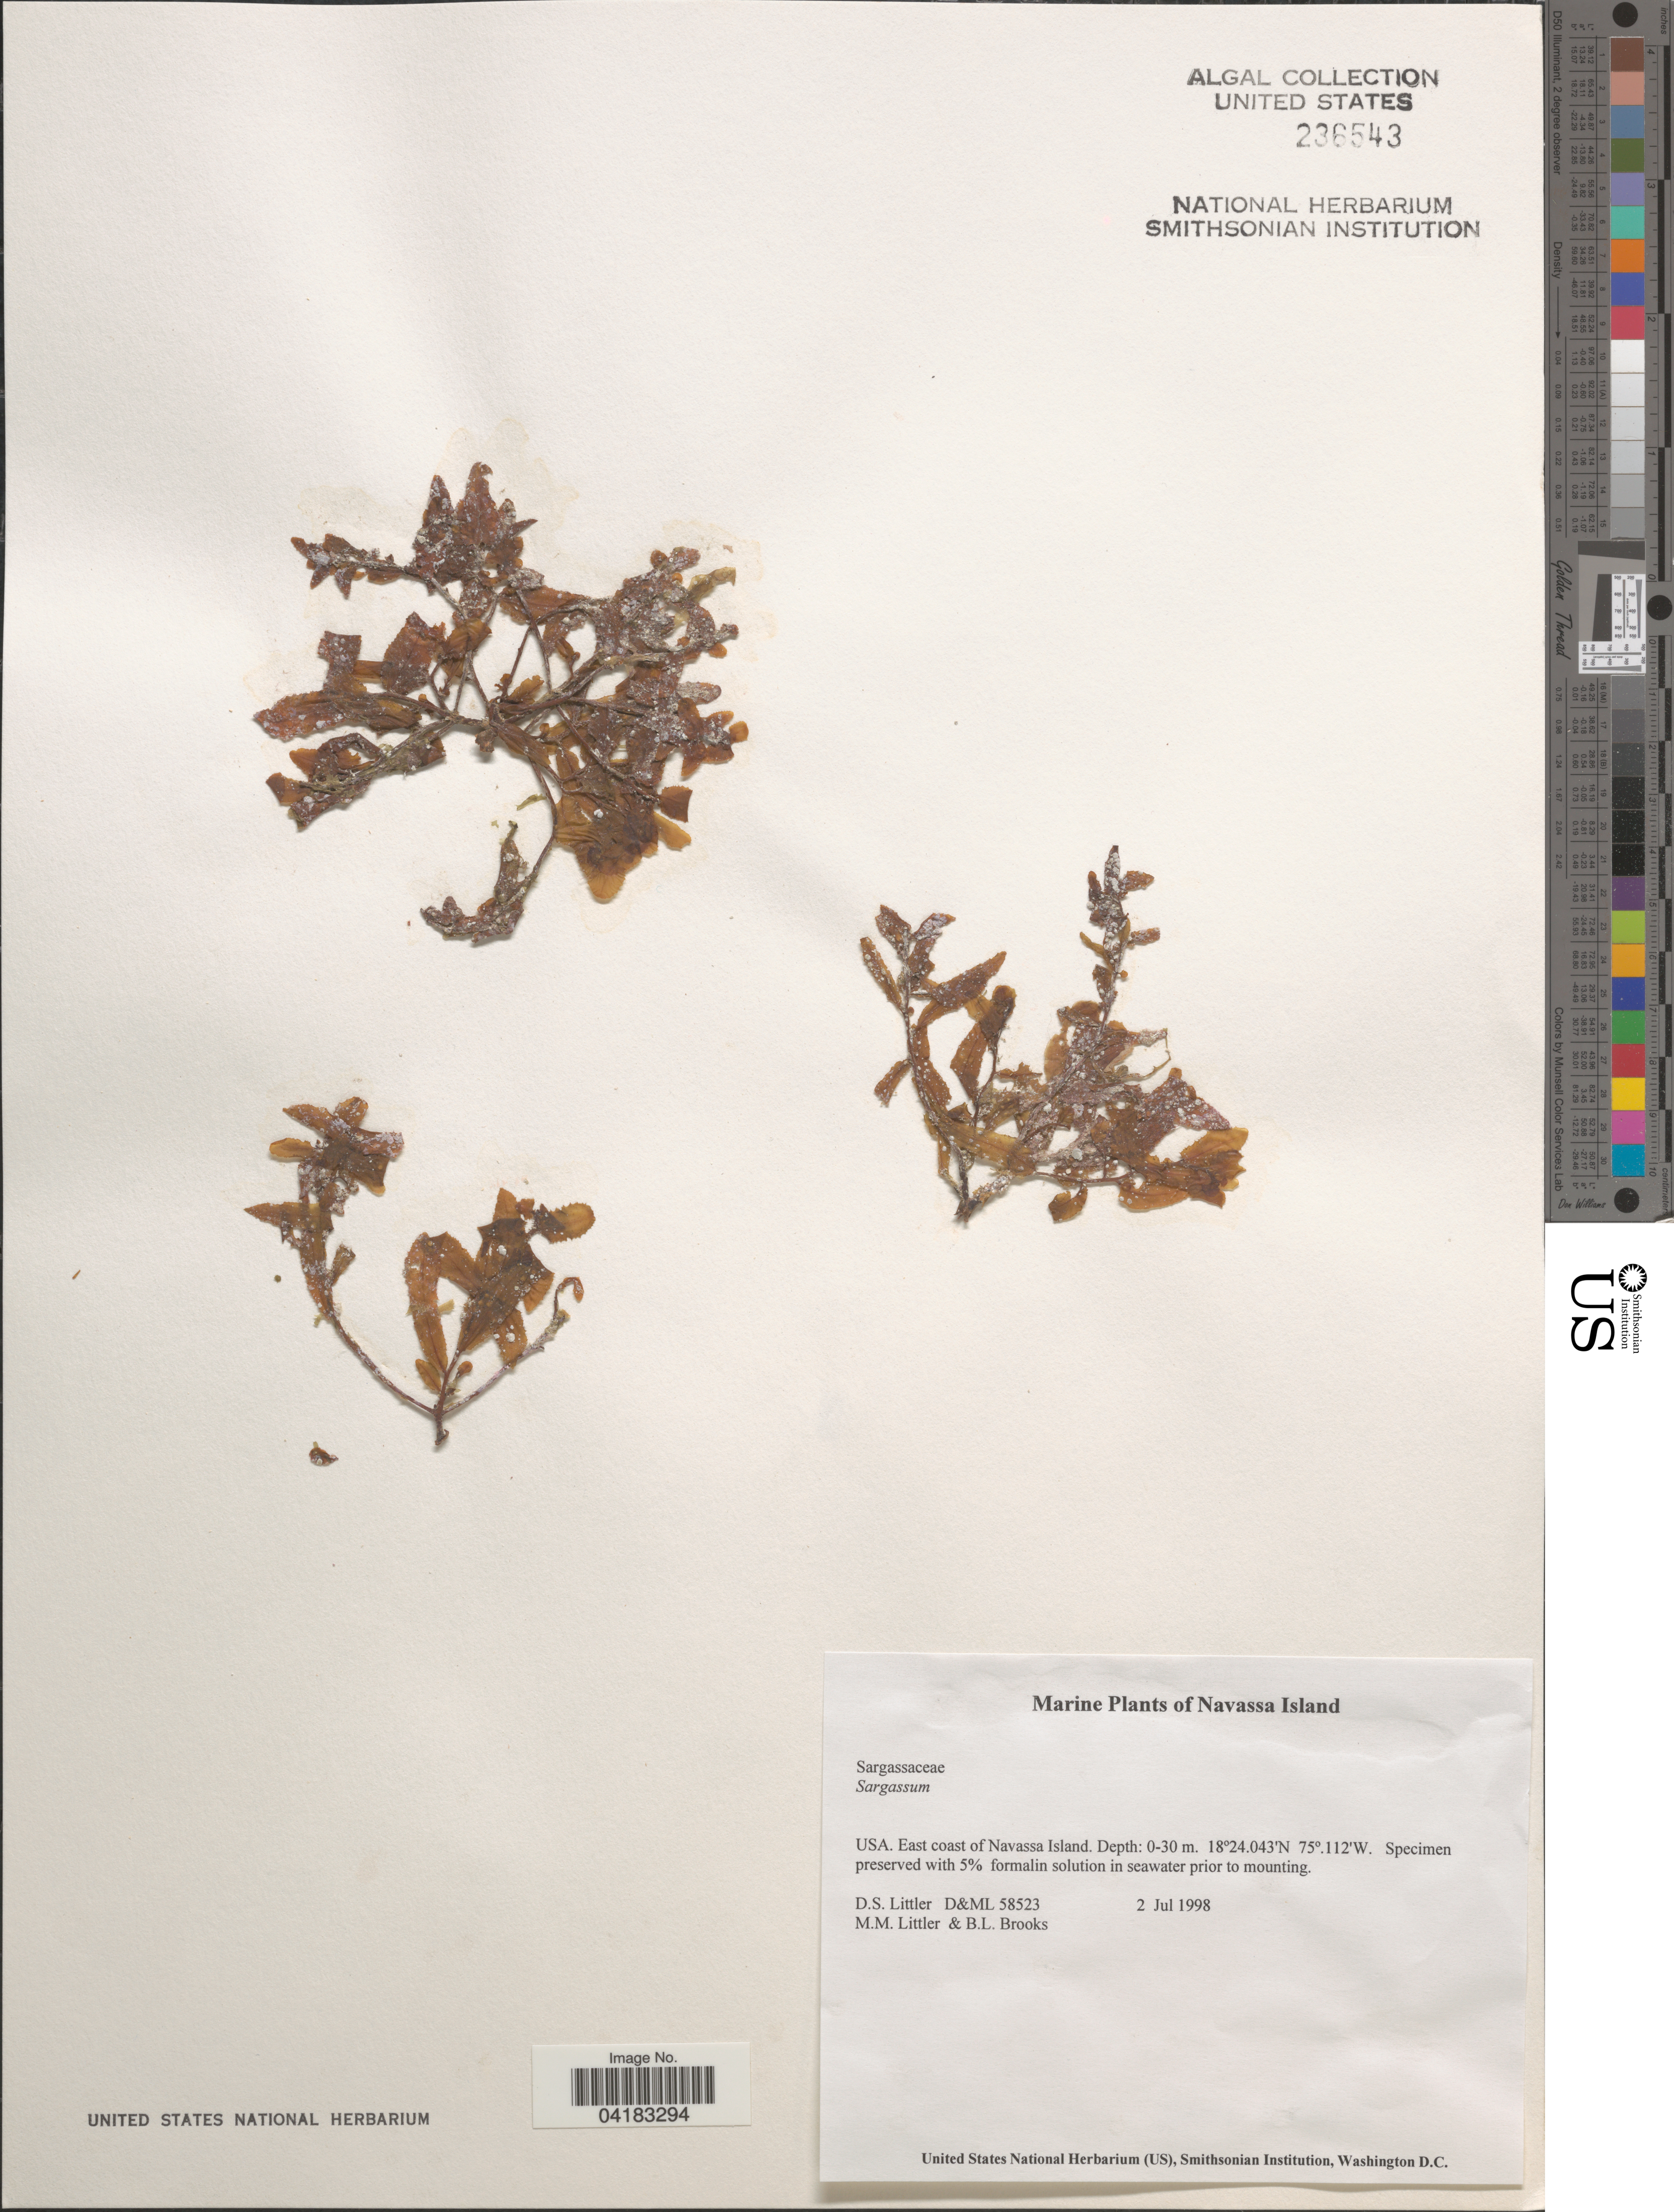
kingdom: Chromista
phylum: Ochrophyta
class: Phaeophyceae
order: Fucales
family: Sargassaceae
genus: Sargassum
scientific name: Sargassum sp.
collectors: D. S. Littler & B. Brooks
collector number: D&ML58523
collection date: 1998-07-02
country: Navassa Island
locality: USA. East coast of Navassa Island.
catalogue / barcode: US 236543